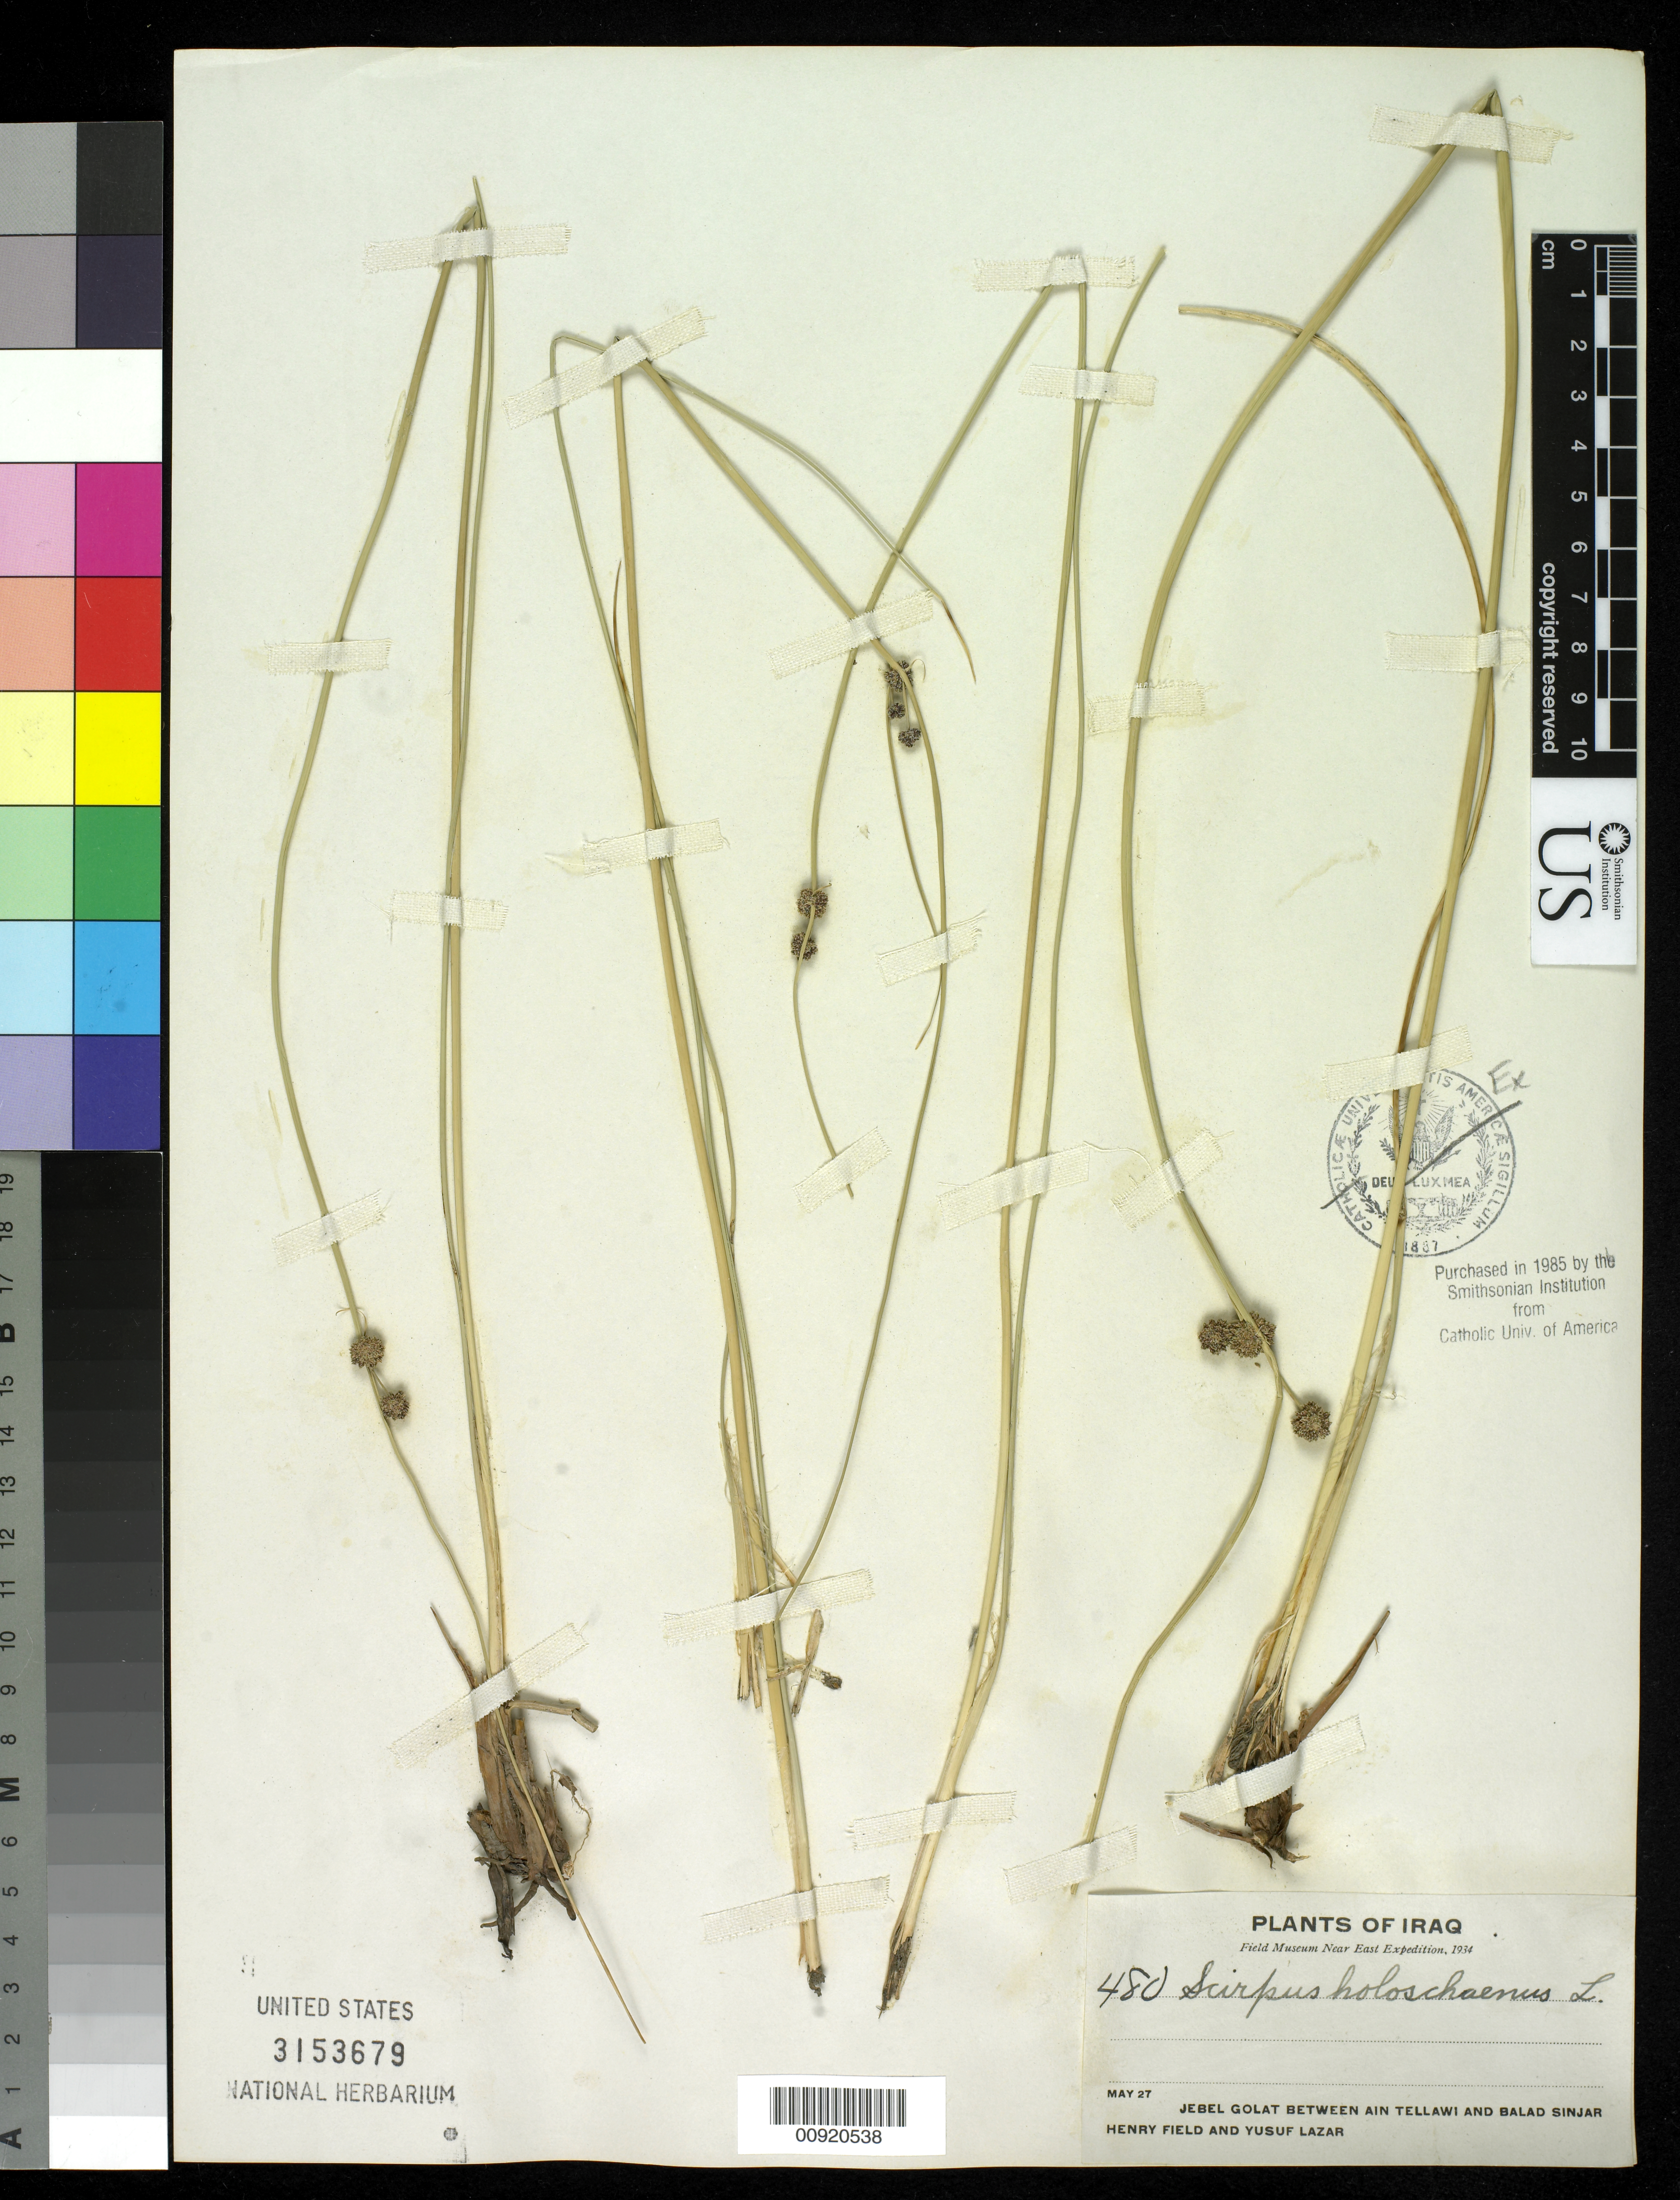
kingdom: Plantae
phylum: Tracheophyta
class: Liliopsida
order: Poales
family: Cyperaceae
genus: Scirpoides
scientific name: Scirpoides holoschoenus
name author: (L.) Soják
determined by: Strong, M. T., (US), Smithsonian Institution - National Museum of Natural History (UNITED STATES)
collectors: H. Field & Y. Lazar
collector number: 480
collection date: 1934-05-27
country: Iraq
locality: Jebel Golat between Ain Tellawi and Balad Sinjar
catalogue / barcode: US 3153679